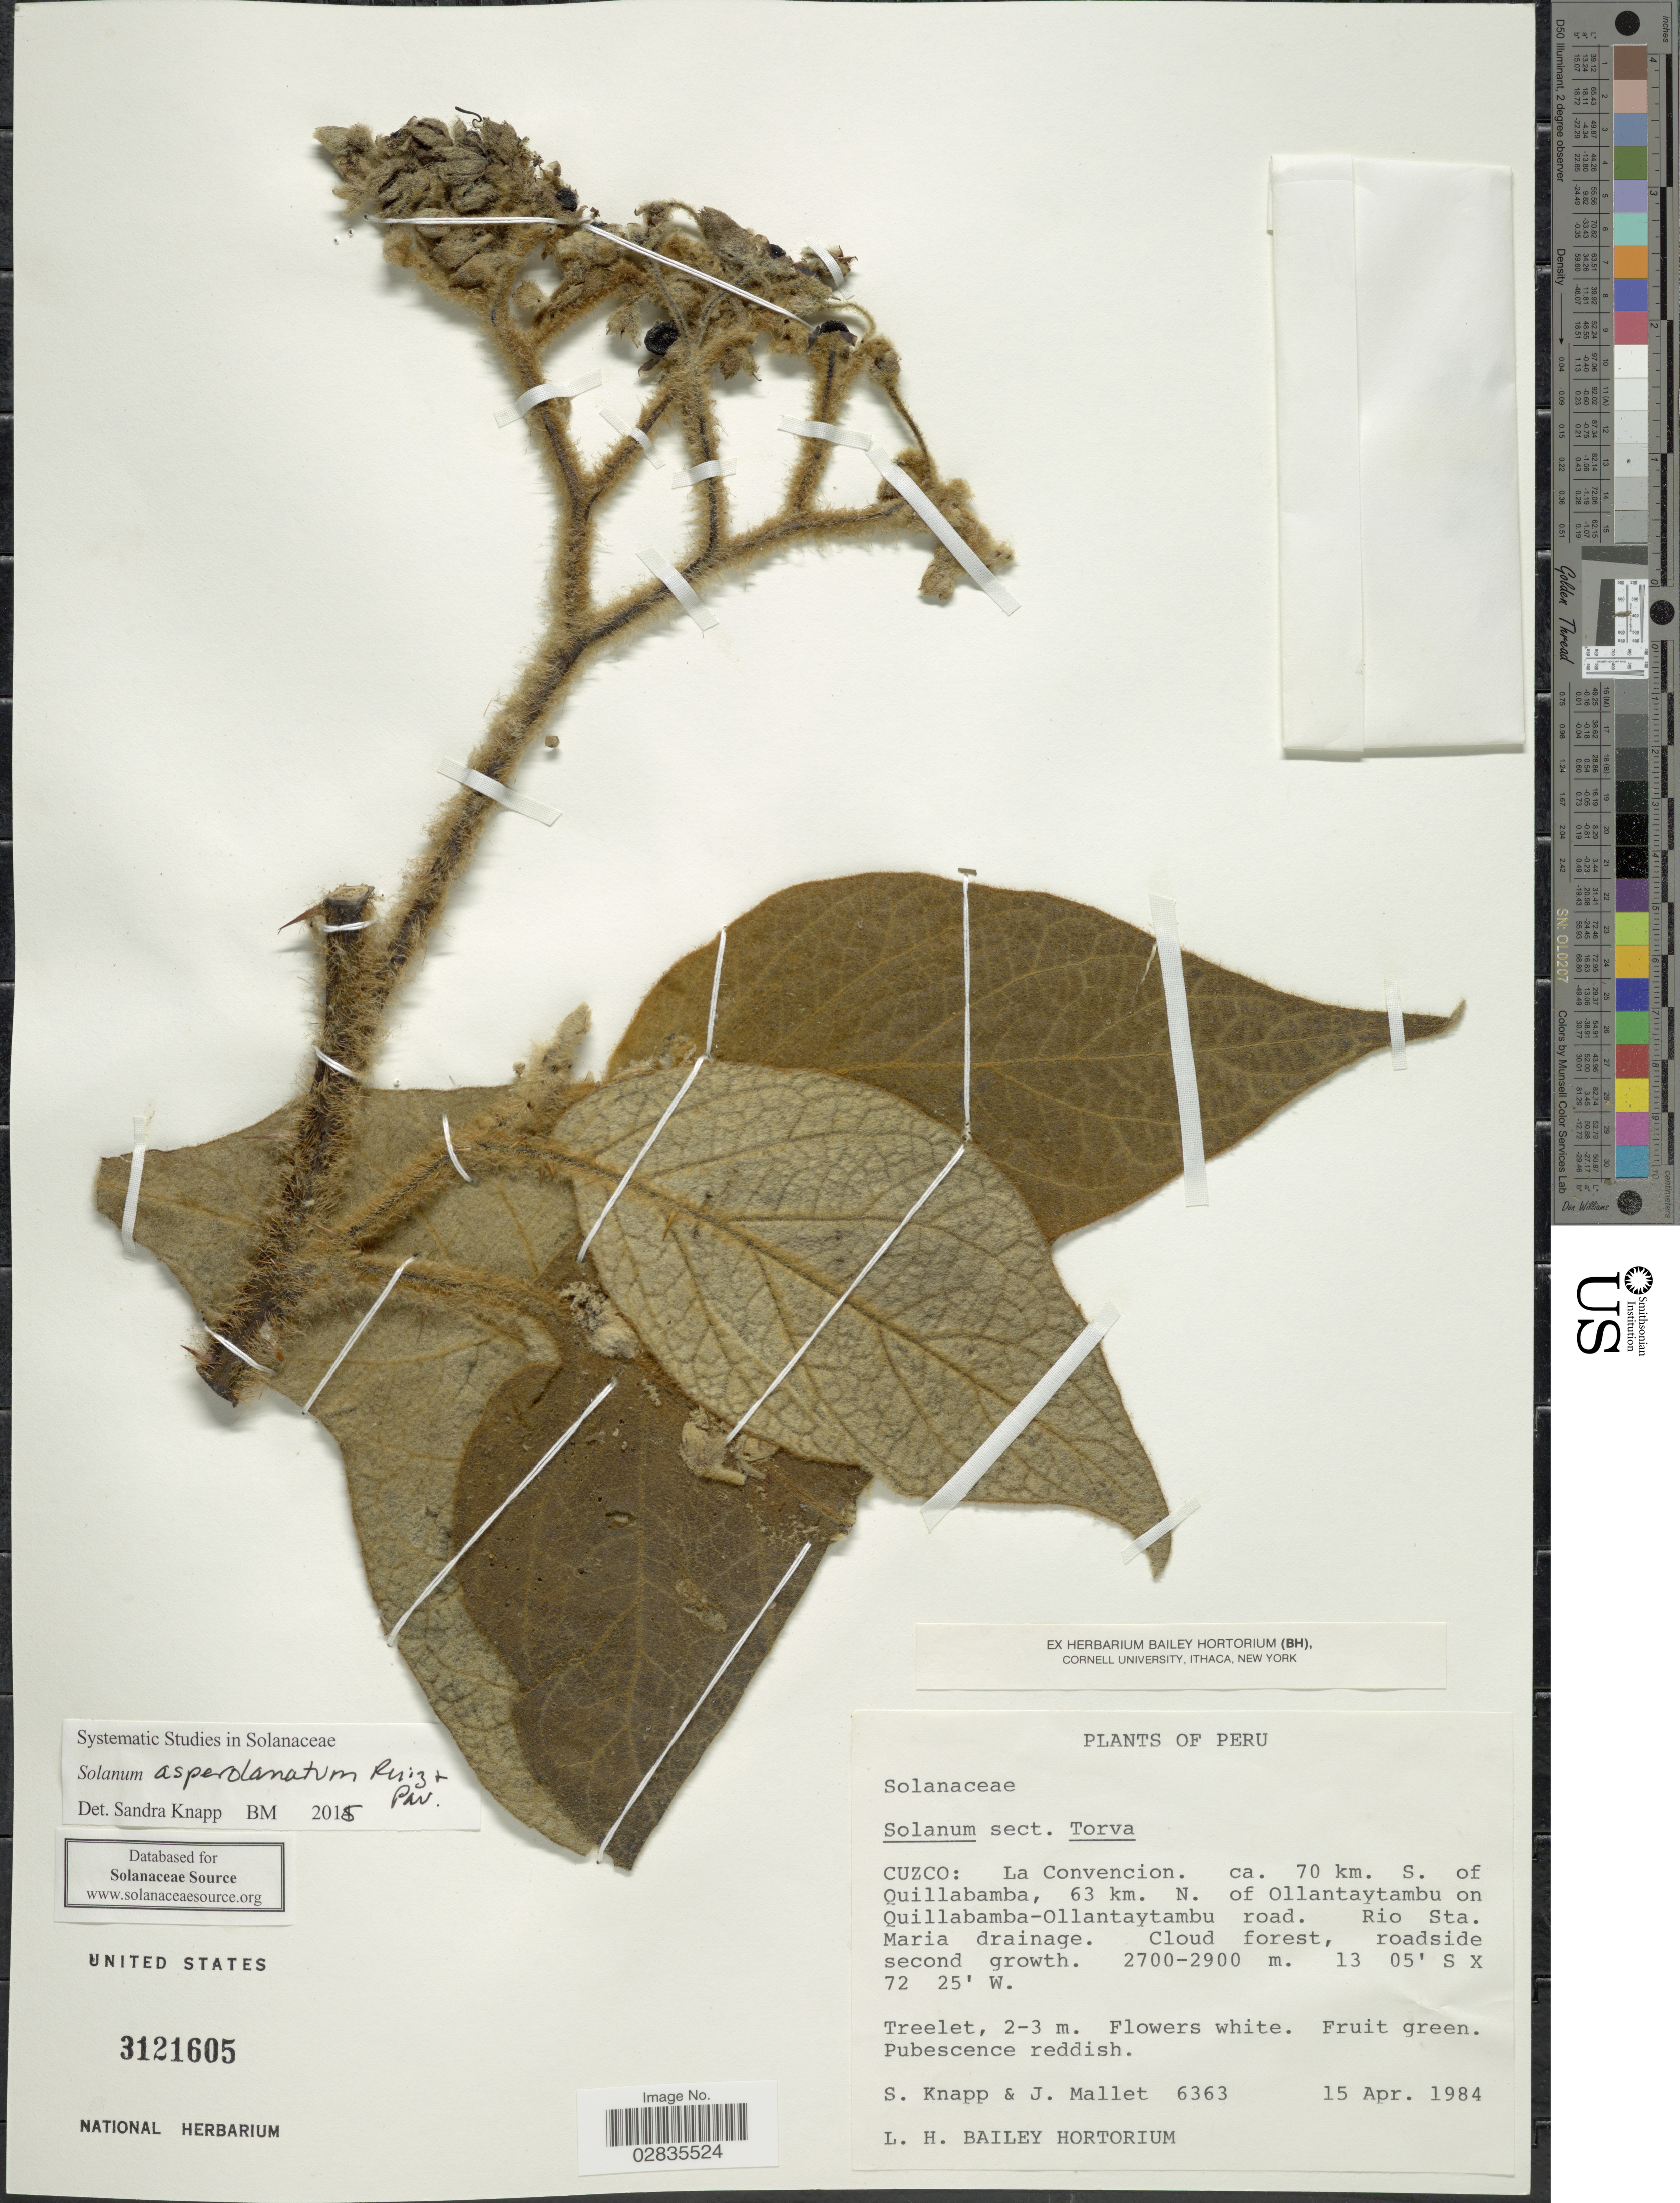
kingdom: Plantae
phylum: Tracheophyta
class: Magnoliopsida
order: Solanales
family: Solanaceae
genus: Solanum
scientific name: Solanum asperolanatum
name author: Ruiz & Pav.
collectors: S. Knapp & J. Mallet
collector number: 6363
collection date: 1984-04-15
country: Peru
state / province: Cusco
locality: La Convencion, ca. 70 km. S. of Quillabamba, 63 km. N. of Ollantaytambu on Quillabamba-Ollantaytambu road, Rio Sta. Maria drainage.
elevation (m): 2700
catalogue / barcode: US 3121605